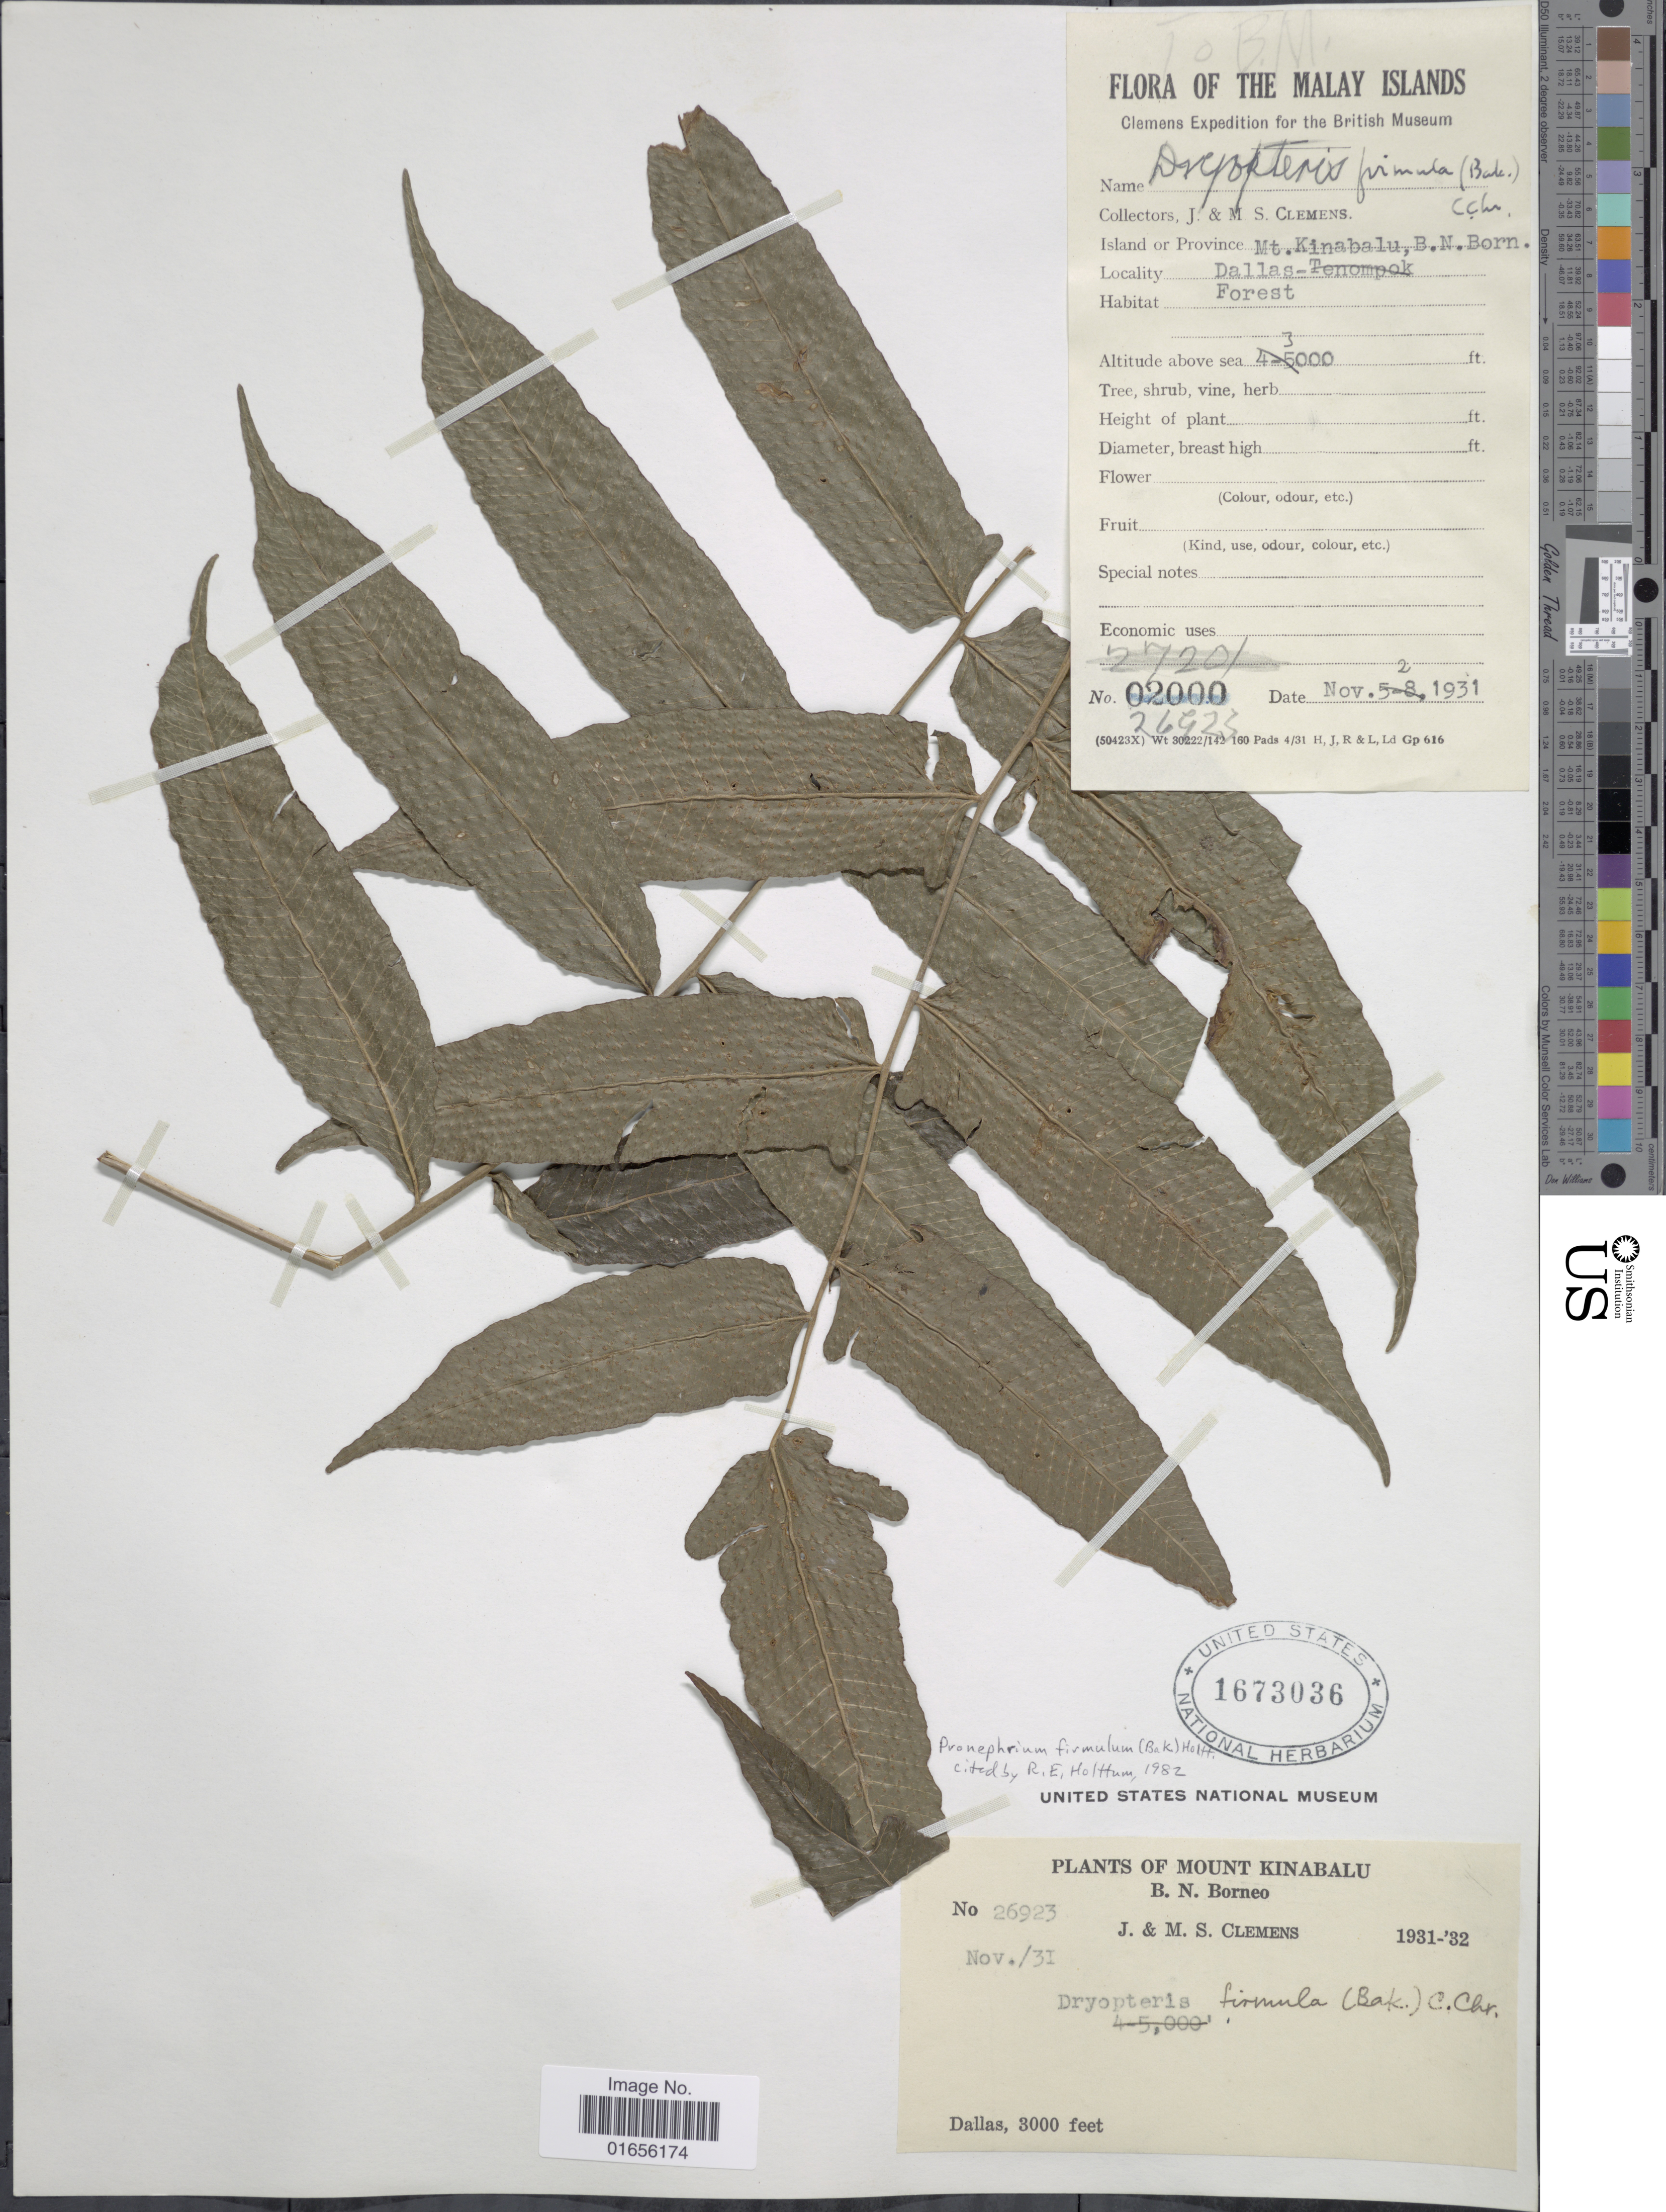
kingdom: Plantae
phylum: Tracheophyta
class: Polypodiopsida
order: Polypodiales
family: Thelypteridaceae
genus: Pronephrium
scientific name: Pronephrium firmulum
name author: (Baker) Holttum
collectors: J. Clemens & M. S. Clemens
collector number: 2720/26923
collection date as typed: Transcribed d/m/y: 2/11/31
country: Malaysia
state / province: Sabah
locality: Mount Kinabalu, B.N. Borneo, Dallas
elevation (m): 914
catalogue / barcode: US 1673036